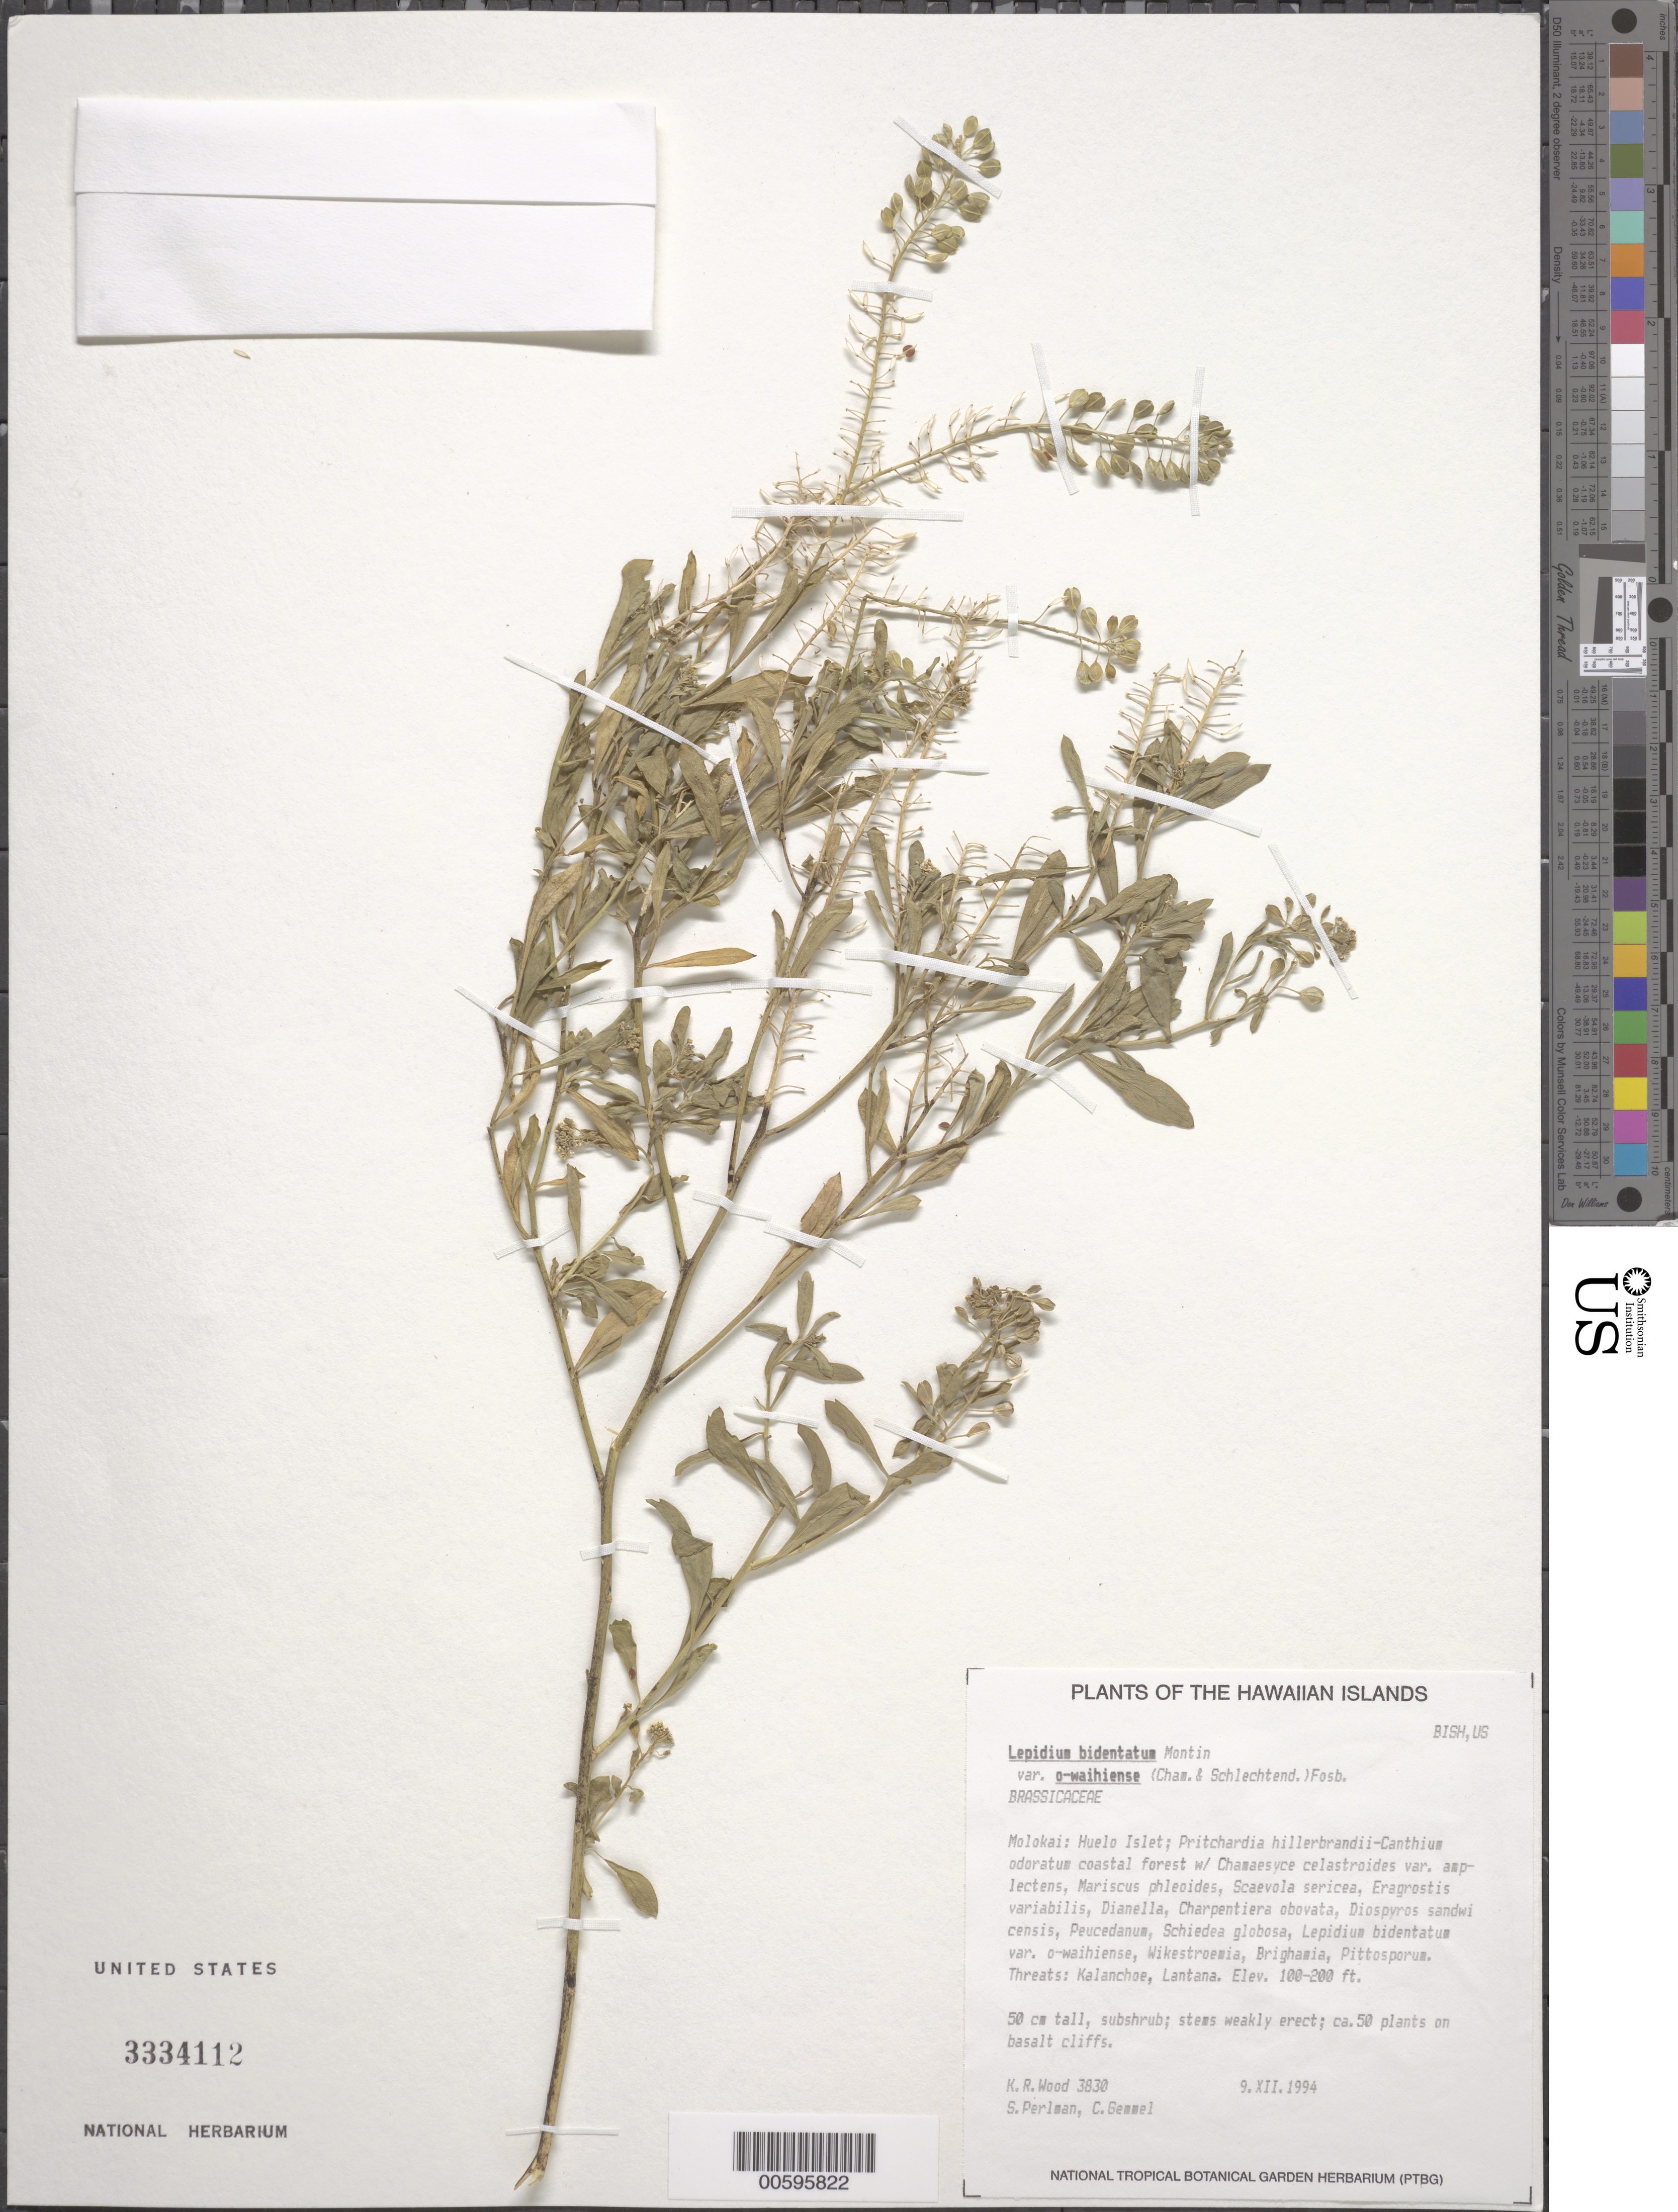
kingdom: Plantae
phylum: Tracheophyta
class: Magnoliopsida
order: Brassicales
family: Brassicaceae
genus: Lepidium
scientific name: Lepidium owaihiense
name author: Cham. & Schltdl.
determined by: Al-Shehbaz, I. A., (MO), Missouri Botanical Garden (UNITED STATES)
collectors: K. R. Wood, S. P. Perlman & C. Gemmel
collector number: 3830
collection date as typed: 9 Dec 1994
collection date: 1994-12-09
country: United States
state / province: Hawaii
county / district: Maui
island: Moloka'i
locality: Huelo Islet.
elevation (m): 30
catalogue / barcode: US 3334112